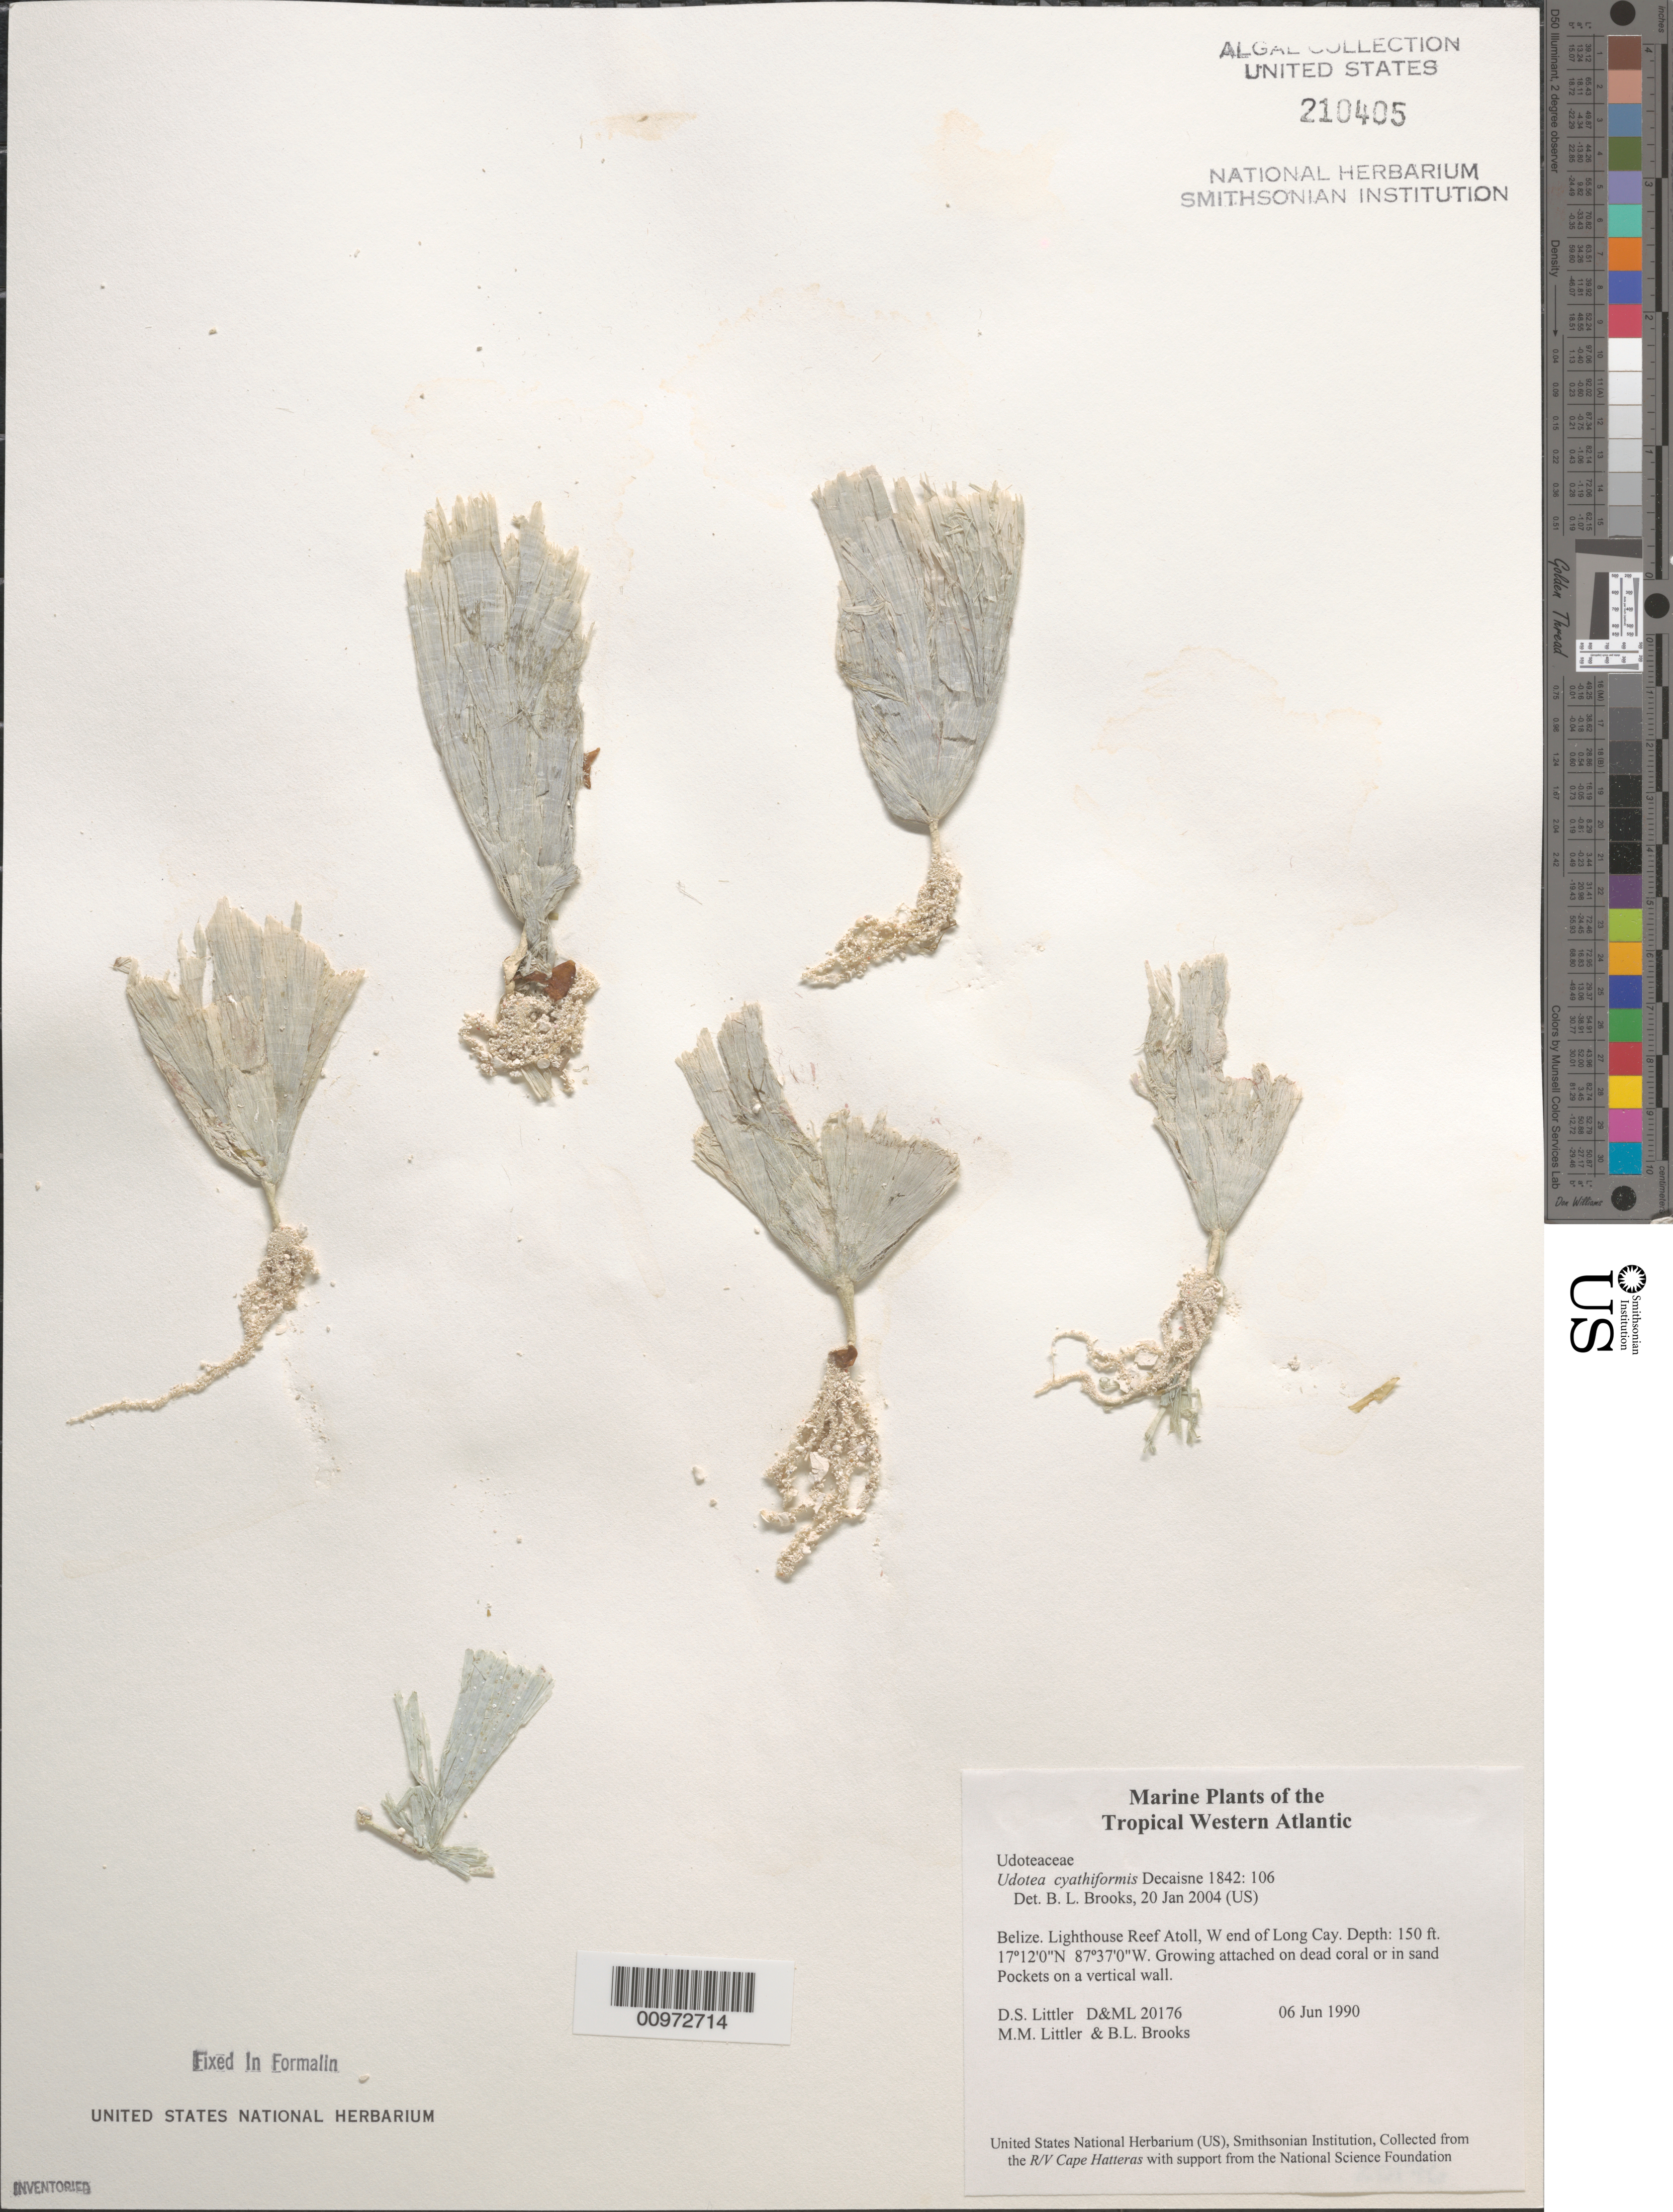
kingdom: Plantae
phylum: Chlorophyta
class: Ulvophyceae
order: Bryopsidales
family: Udoteaceae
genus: Udotea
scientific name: Udotea cyathiformis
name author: Decne.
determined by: Brooks, B. L., (BOT), Smithsonian Institution - National Museum of Natural History (UNITED STATES)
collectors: D. S. Littler, M. M. Littler & B. Brooks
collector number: D&ML 20176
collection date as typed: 06 Jun 1990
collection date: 1990-06-06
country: Belize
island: Long Cay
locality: West end of cay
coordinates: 17 12'0"N, 87 37'0"W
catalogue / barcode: US 210405